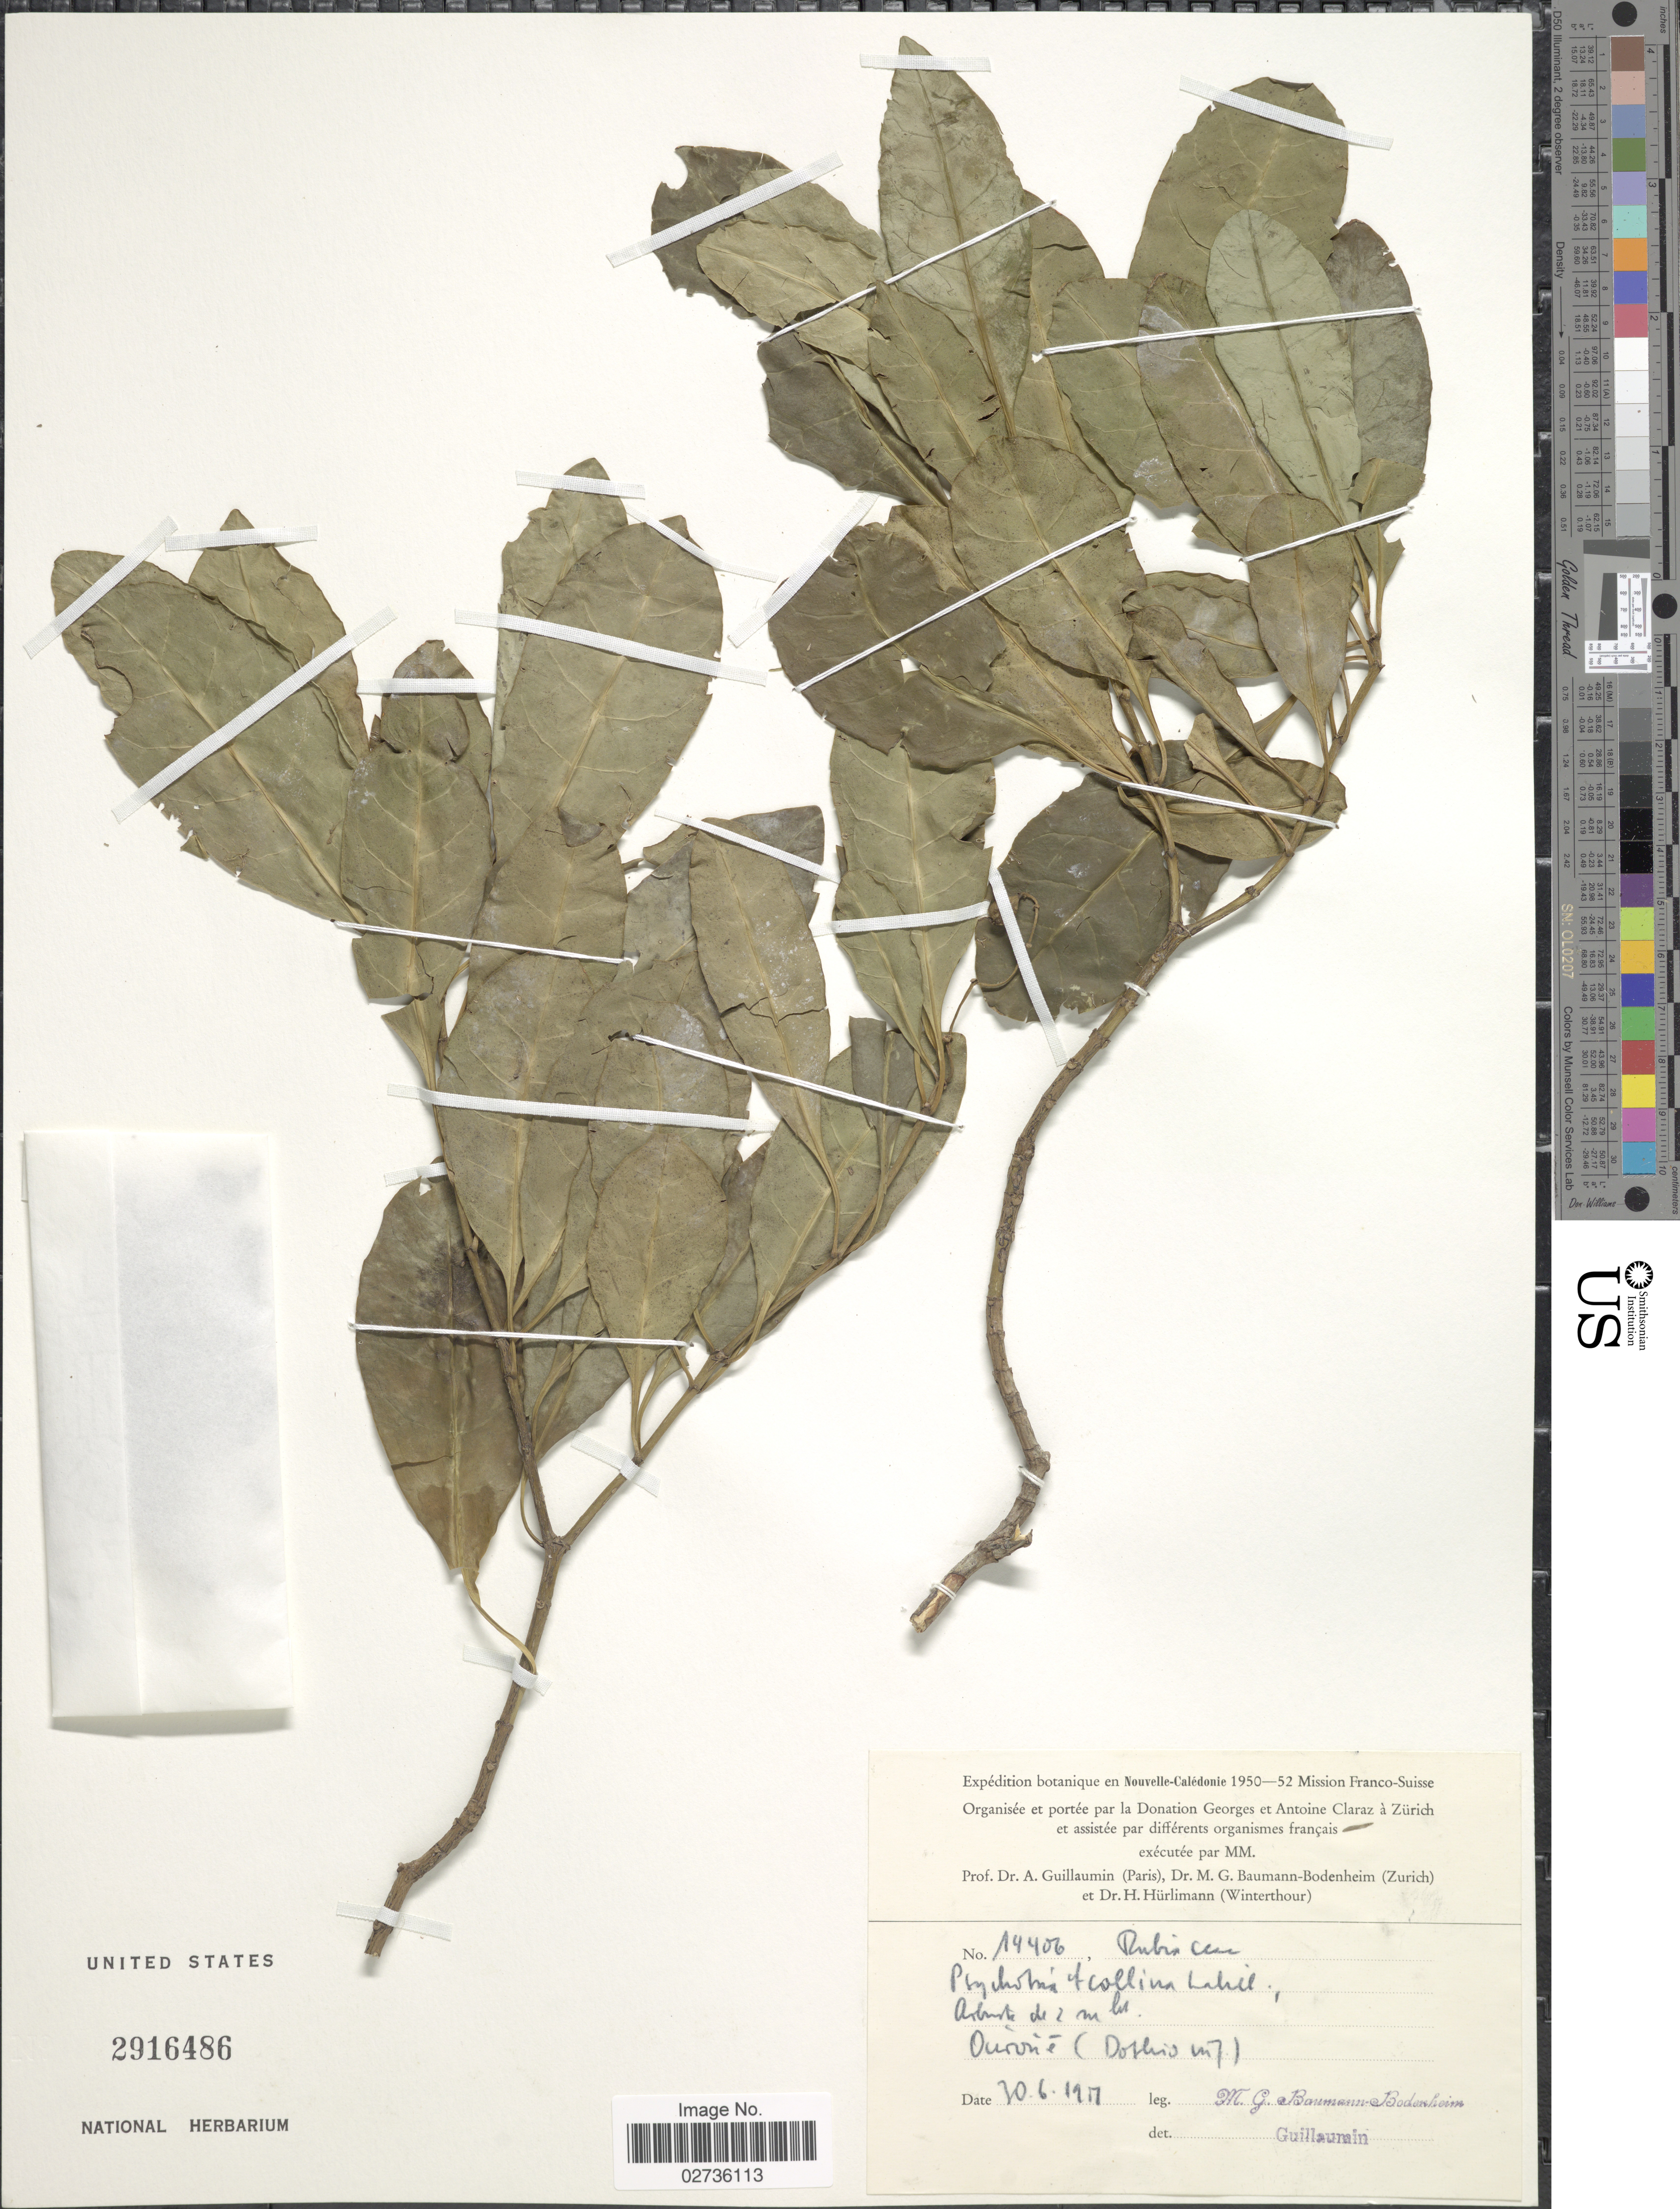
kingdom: Plantae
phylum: Tracheophyta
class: Magnoliopsida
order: Gentianales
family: Rubiaceae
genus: Psychotria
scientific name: Psychotria collina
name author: Labill.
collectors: M. G. Baumann-Bodenheim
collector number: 14406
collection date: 1951-06-30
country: New Caledonia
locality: Nouvelle-Caledonie. Ousone (Doshio int) [interpreted]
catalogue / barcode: US 2916486